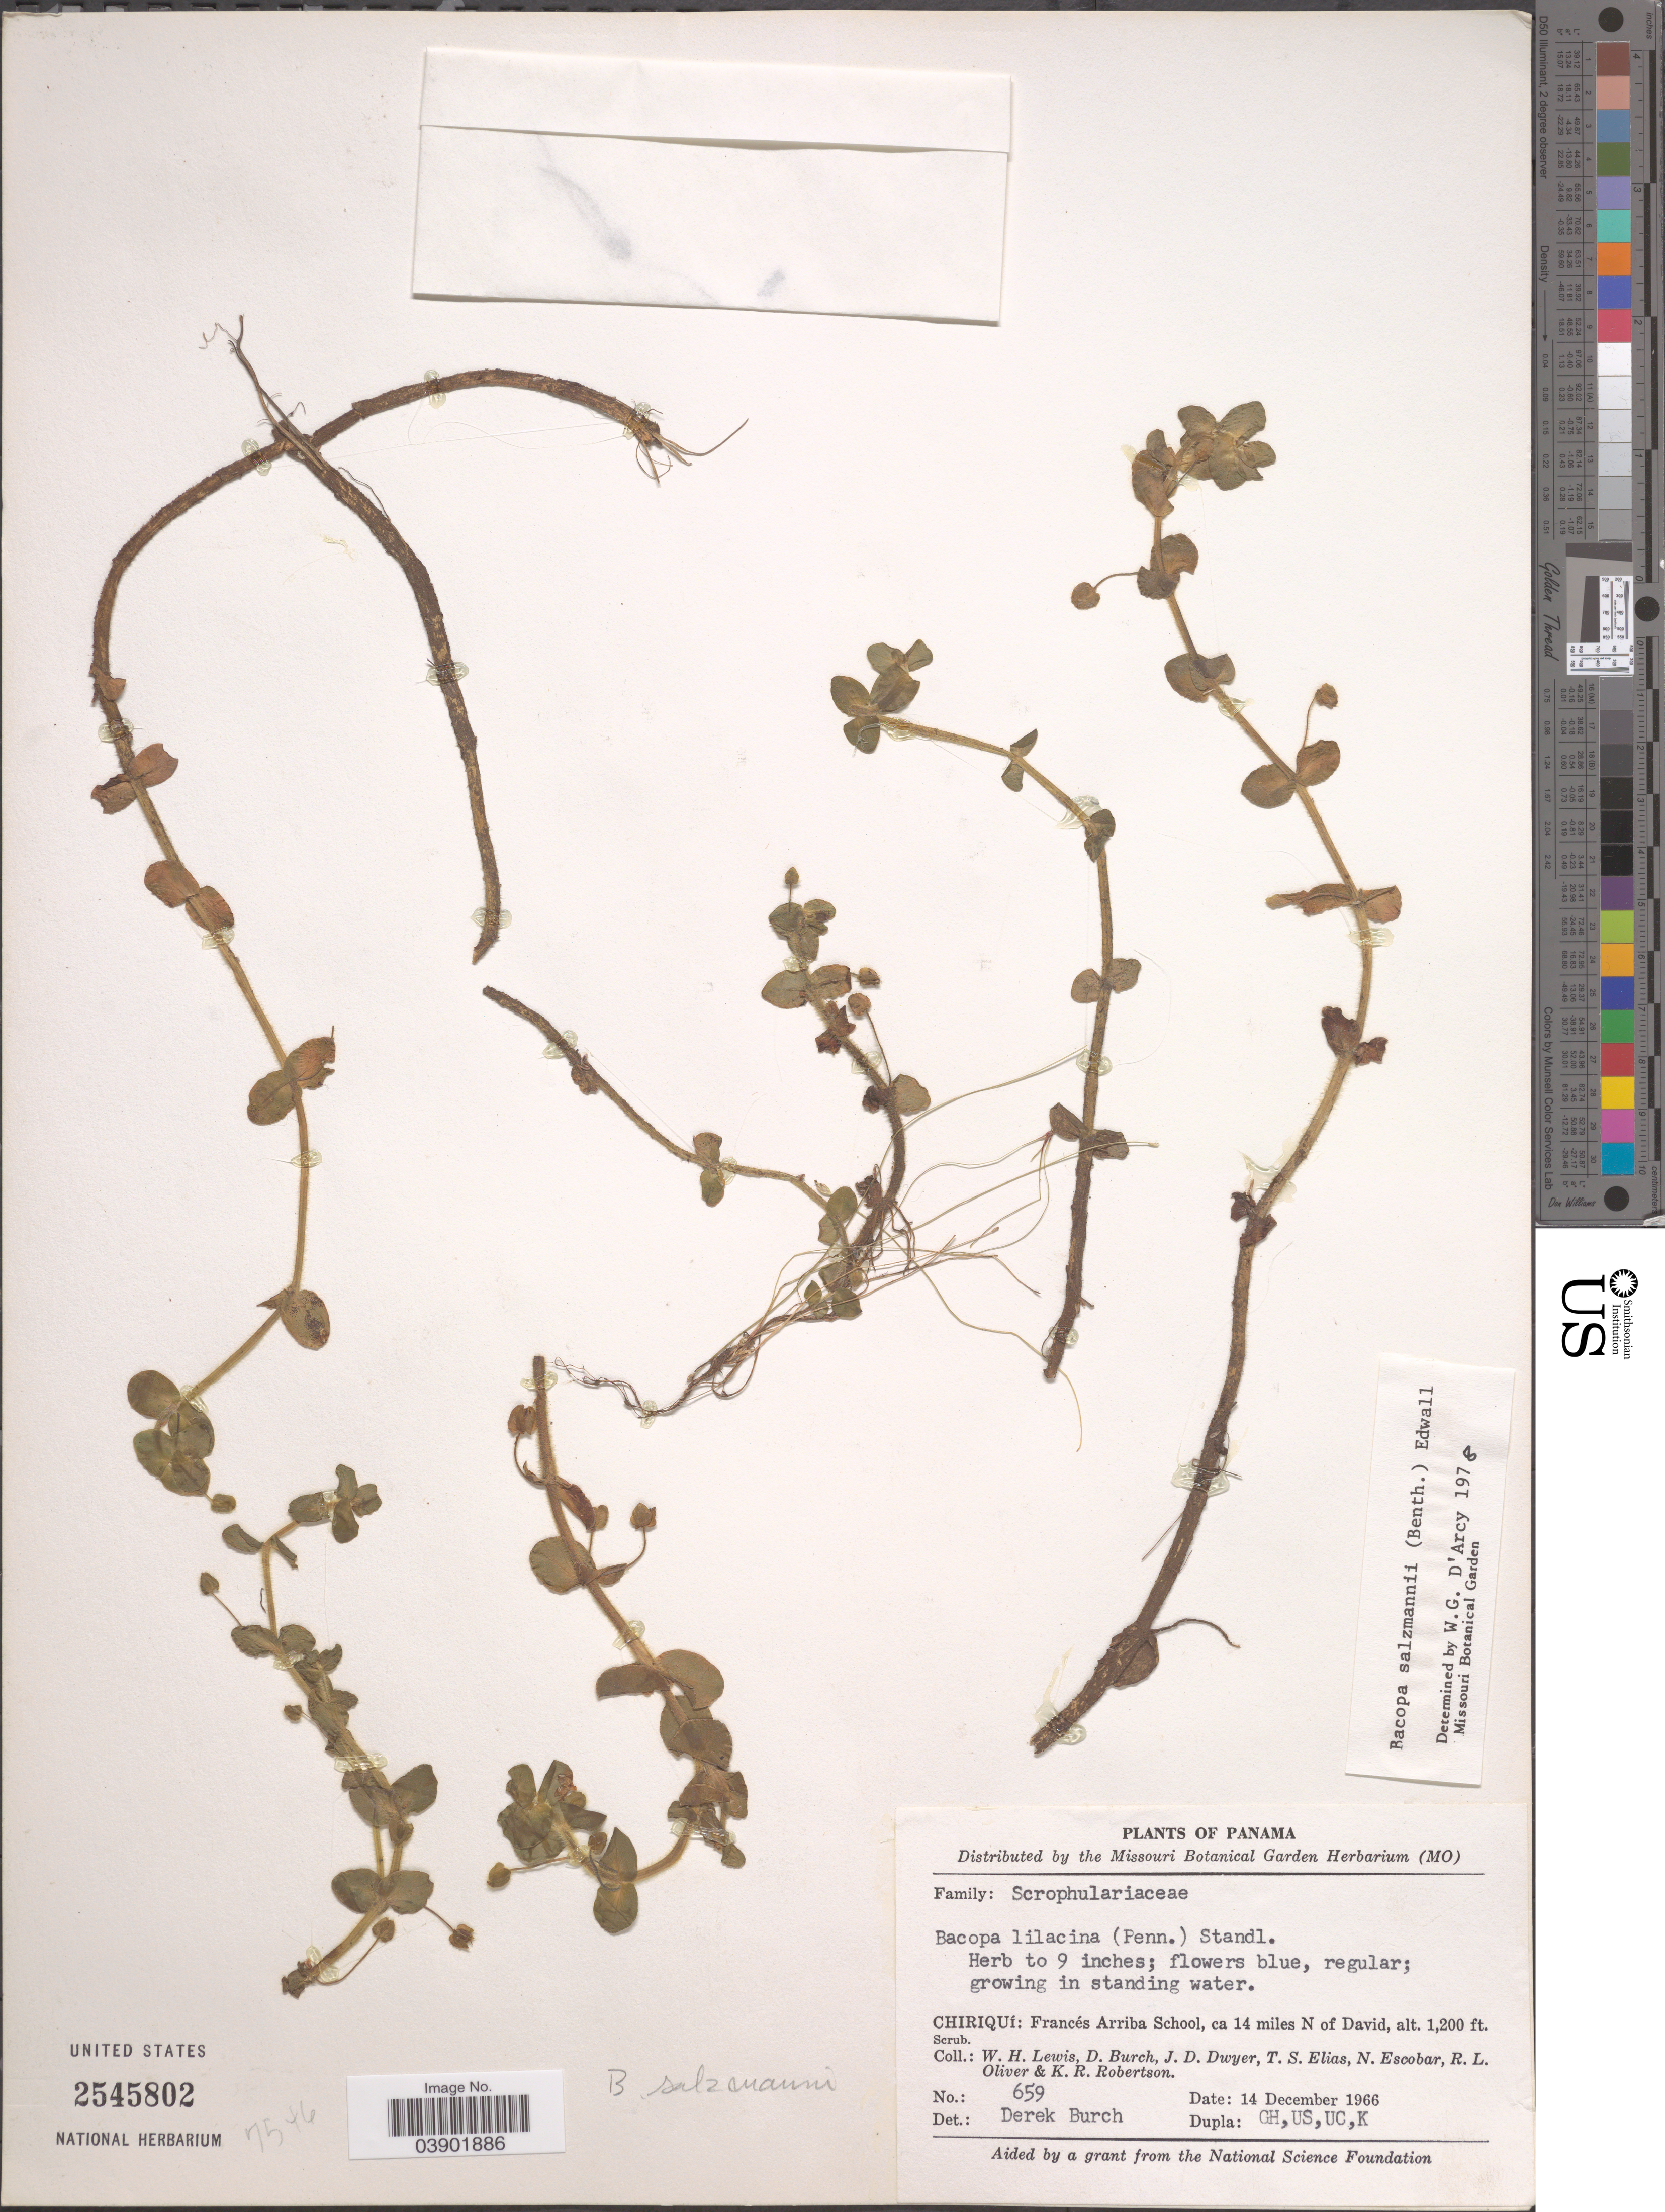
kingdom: Plantae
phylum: Tracheophyta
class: Magnoliopsida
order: Lamiales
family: Plantaginaceae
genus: Bacopa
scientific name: Bacopa salzmannii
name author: (Benth.) Wettst. ex Edwall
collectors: W. H. Lewis, D. Burch, J. D. Dwyer, T. S. Elias & et al.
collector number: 659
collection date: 1966-12-14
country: Panama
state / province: Chiriqui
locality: Francés Arriba School, ca 14 miles N of David.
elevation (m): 366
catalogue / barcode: US 2545802